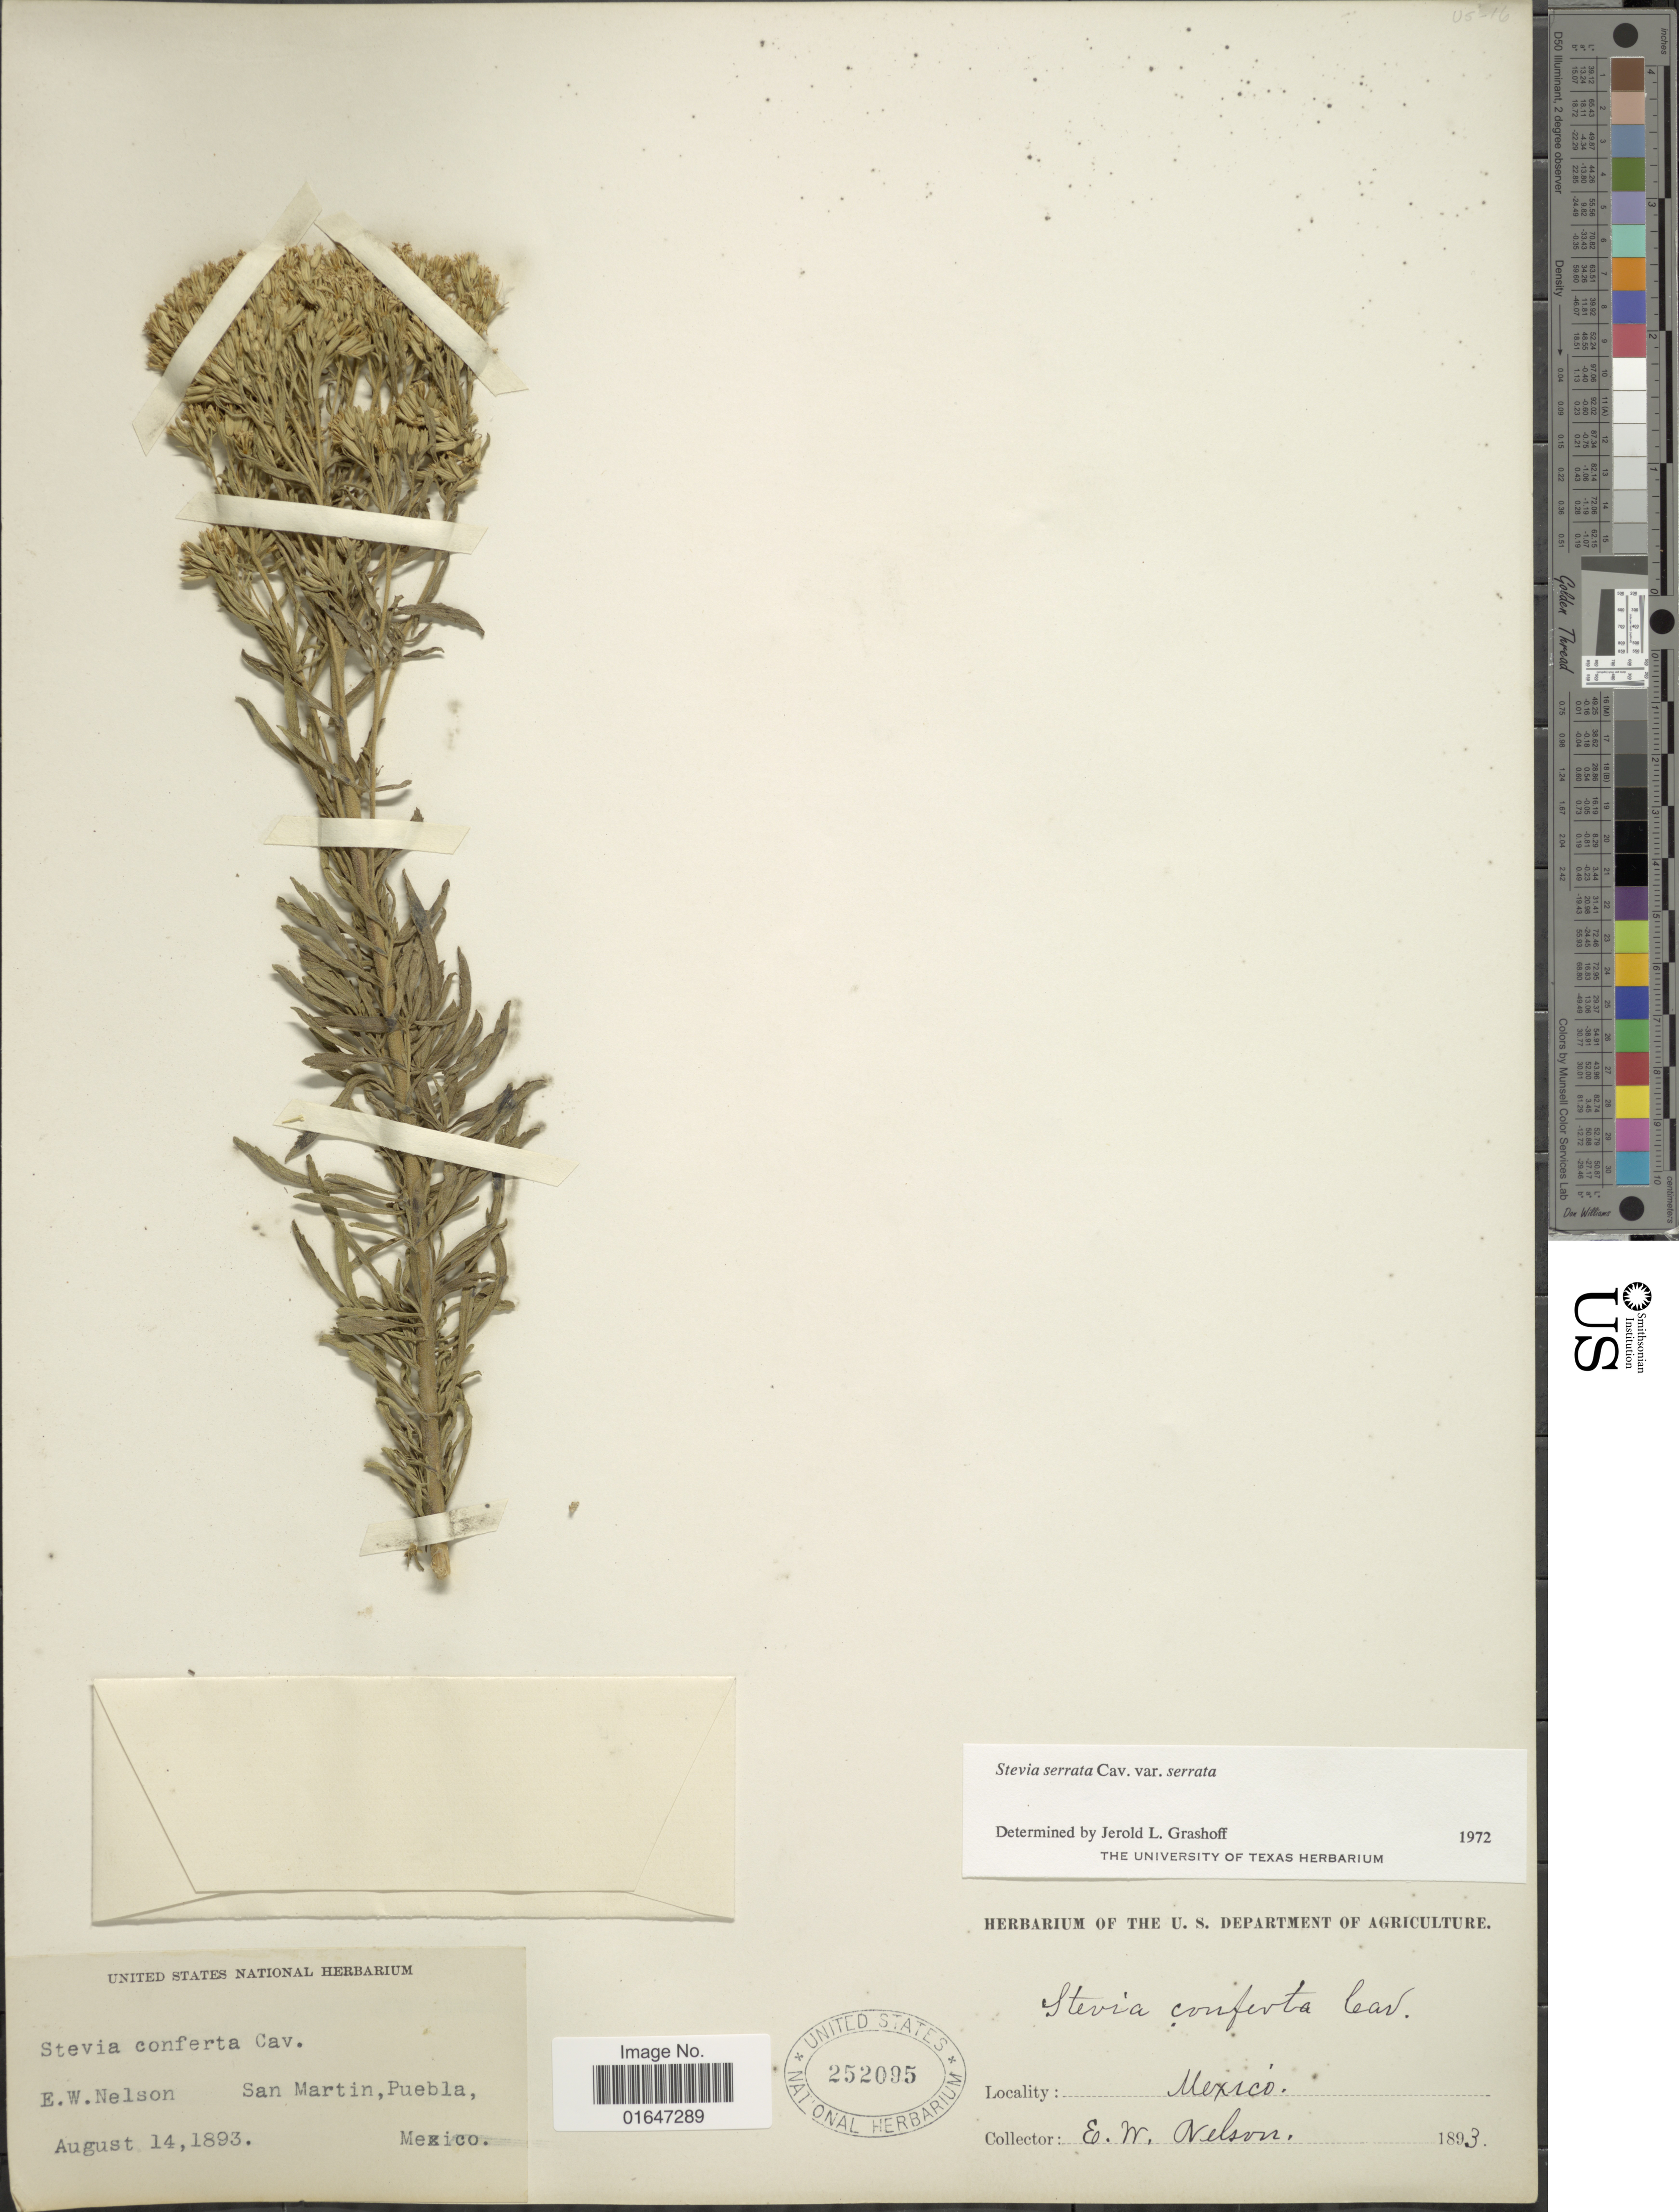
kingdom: Plantae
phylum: Tracheophyta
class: Magnoliopsida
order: Asterales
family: Asteraceae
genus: Stevia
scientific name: Stevia serrata var. serrata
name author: Cav.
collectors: E. W. Nelson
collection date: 1893-08-14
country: Mexico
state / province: Puebla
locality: San Martin.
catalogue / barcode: US 252095